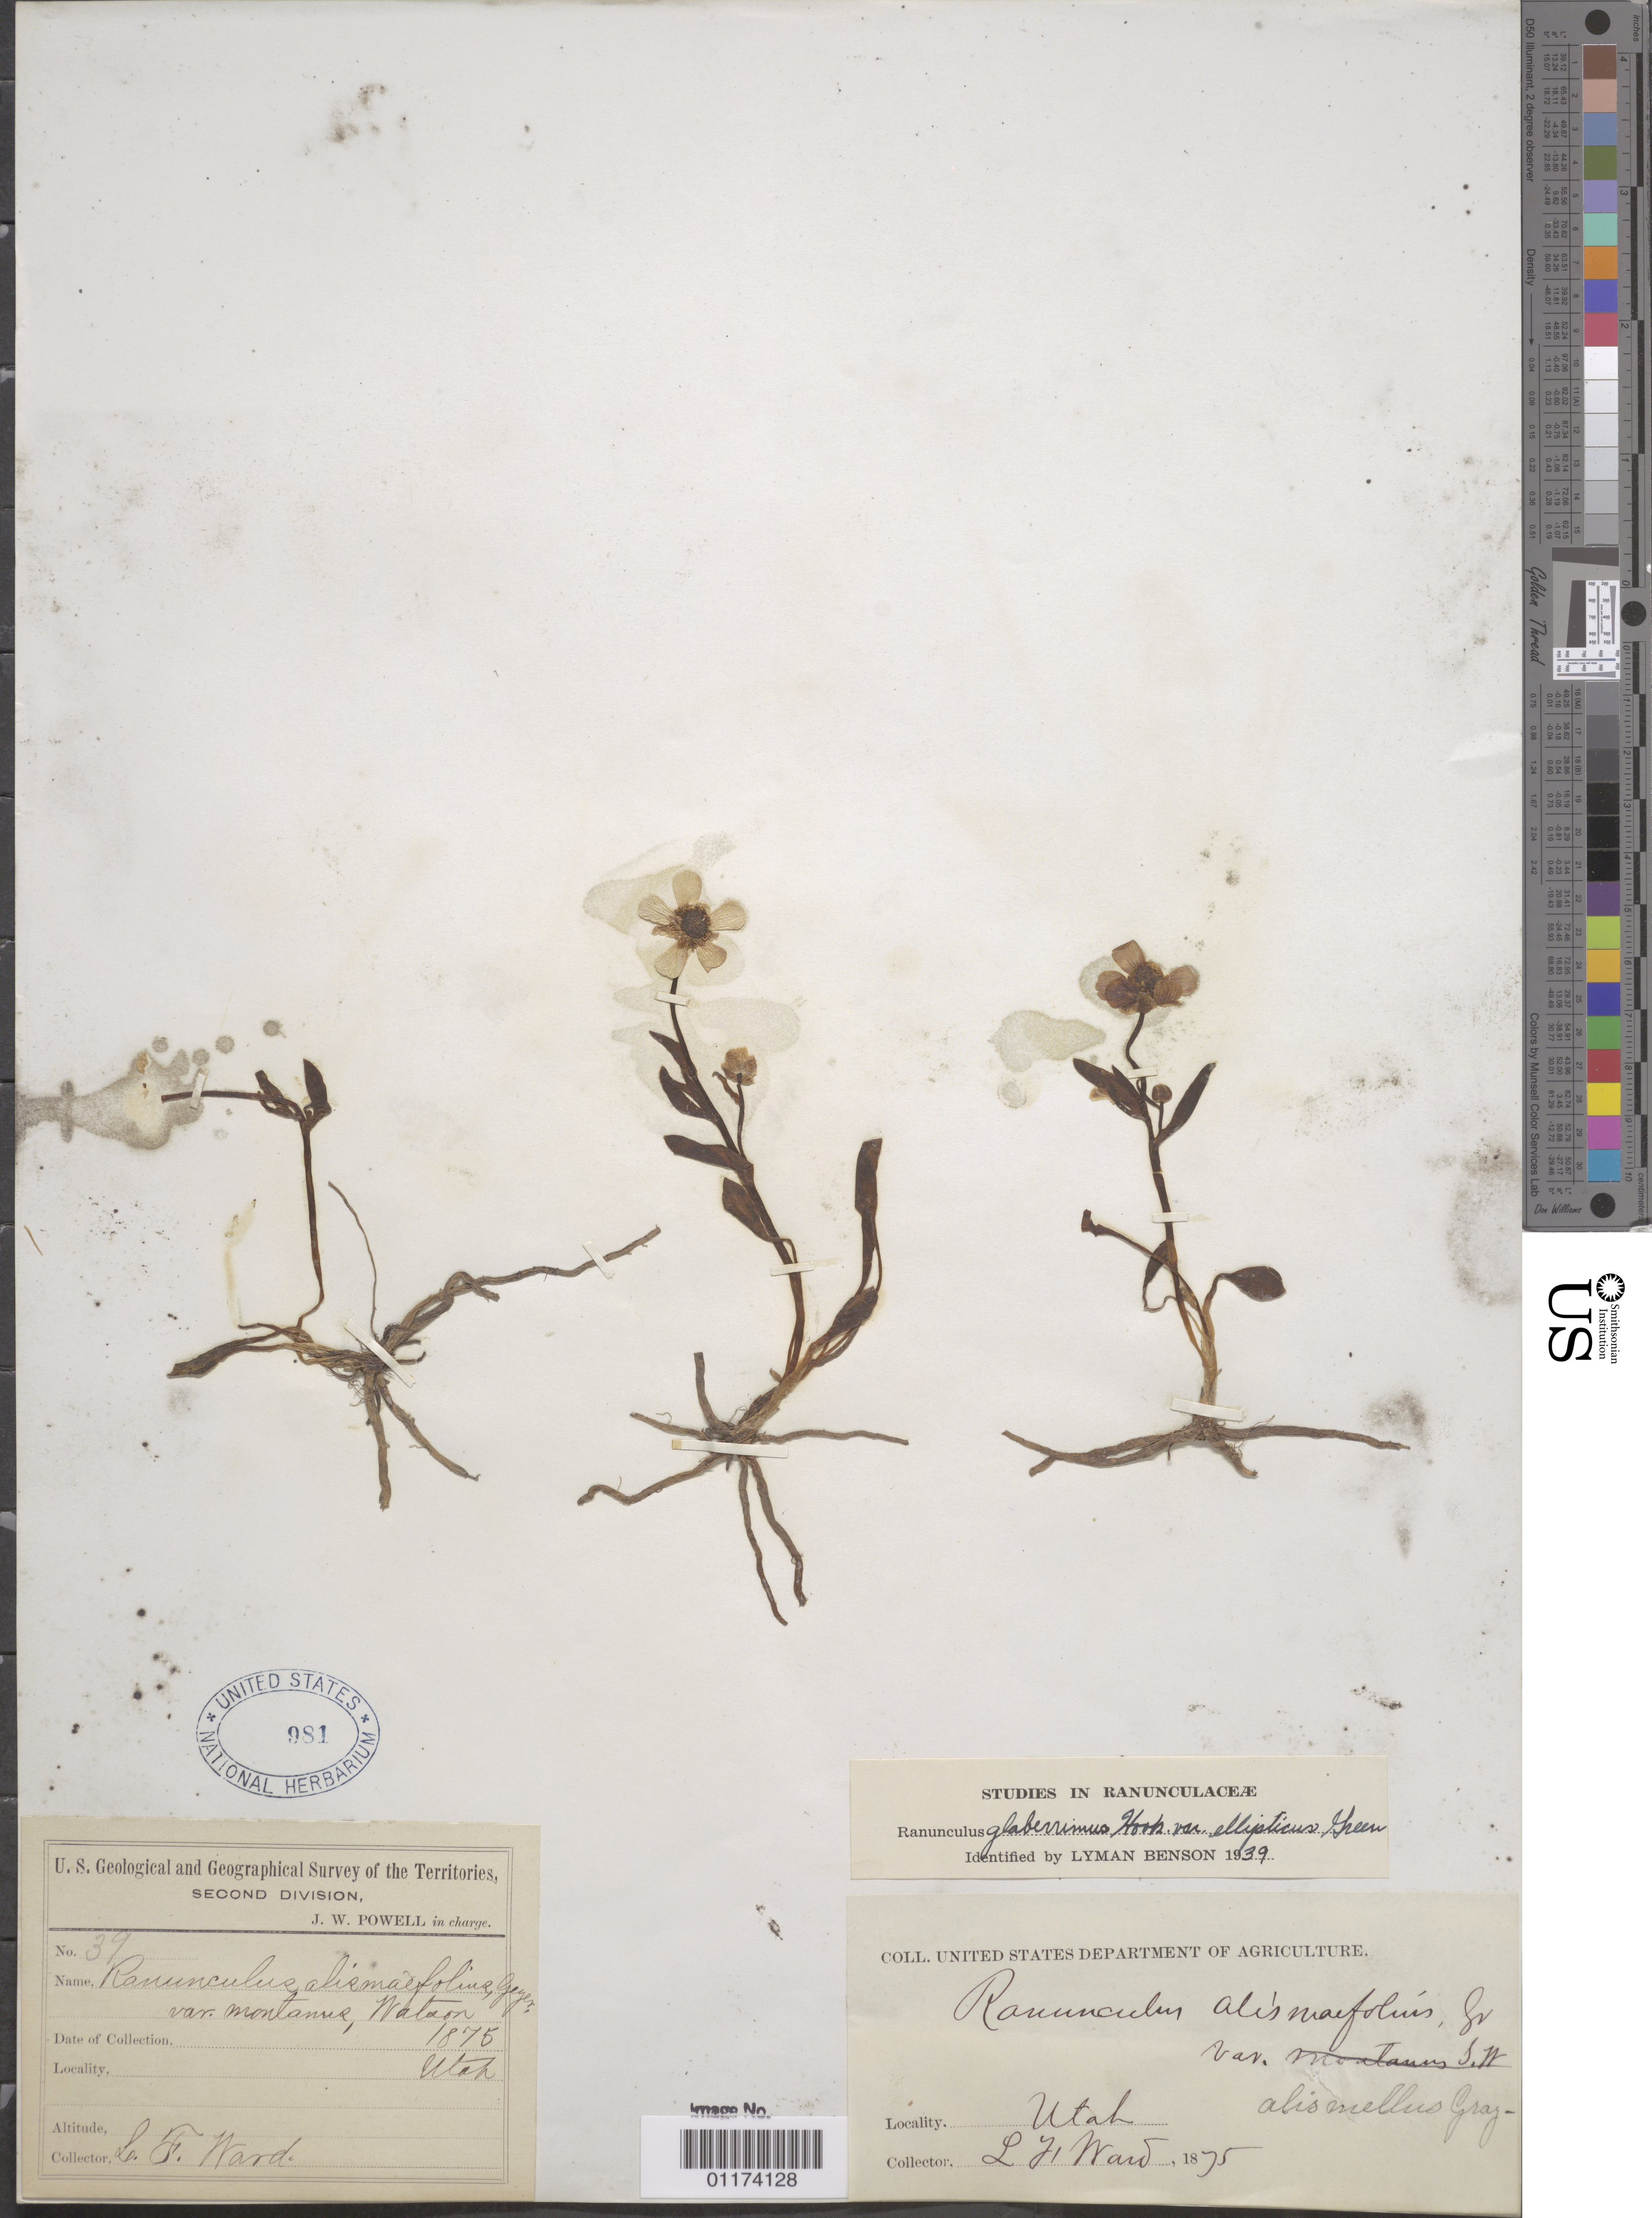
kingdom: Plantae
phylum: Tracheophyta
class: Magnoliopsida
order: Ranunculales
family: Ranunculaceae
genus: Ranunculus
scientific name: Ranunculus glaberrimus var. ellipticus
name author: (Greene) Greene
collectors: L. F. Ward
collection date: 1875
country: United States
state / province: Utah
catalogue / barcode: US 981